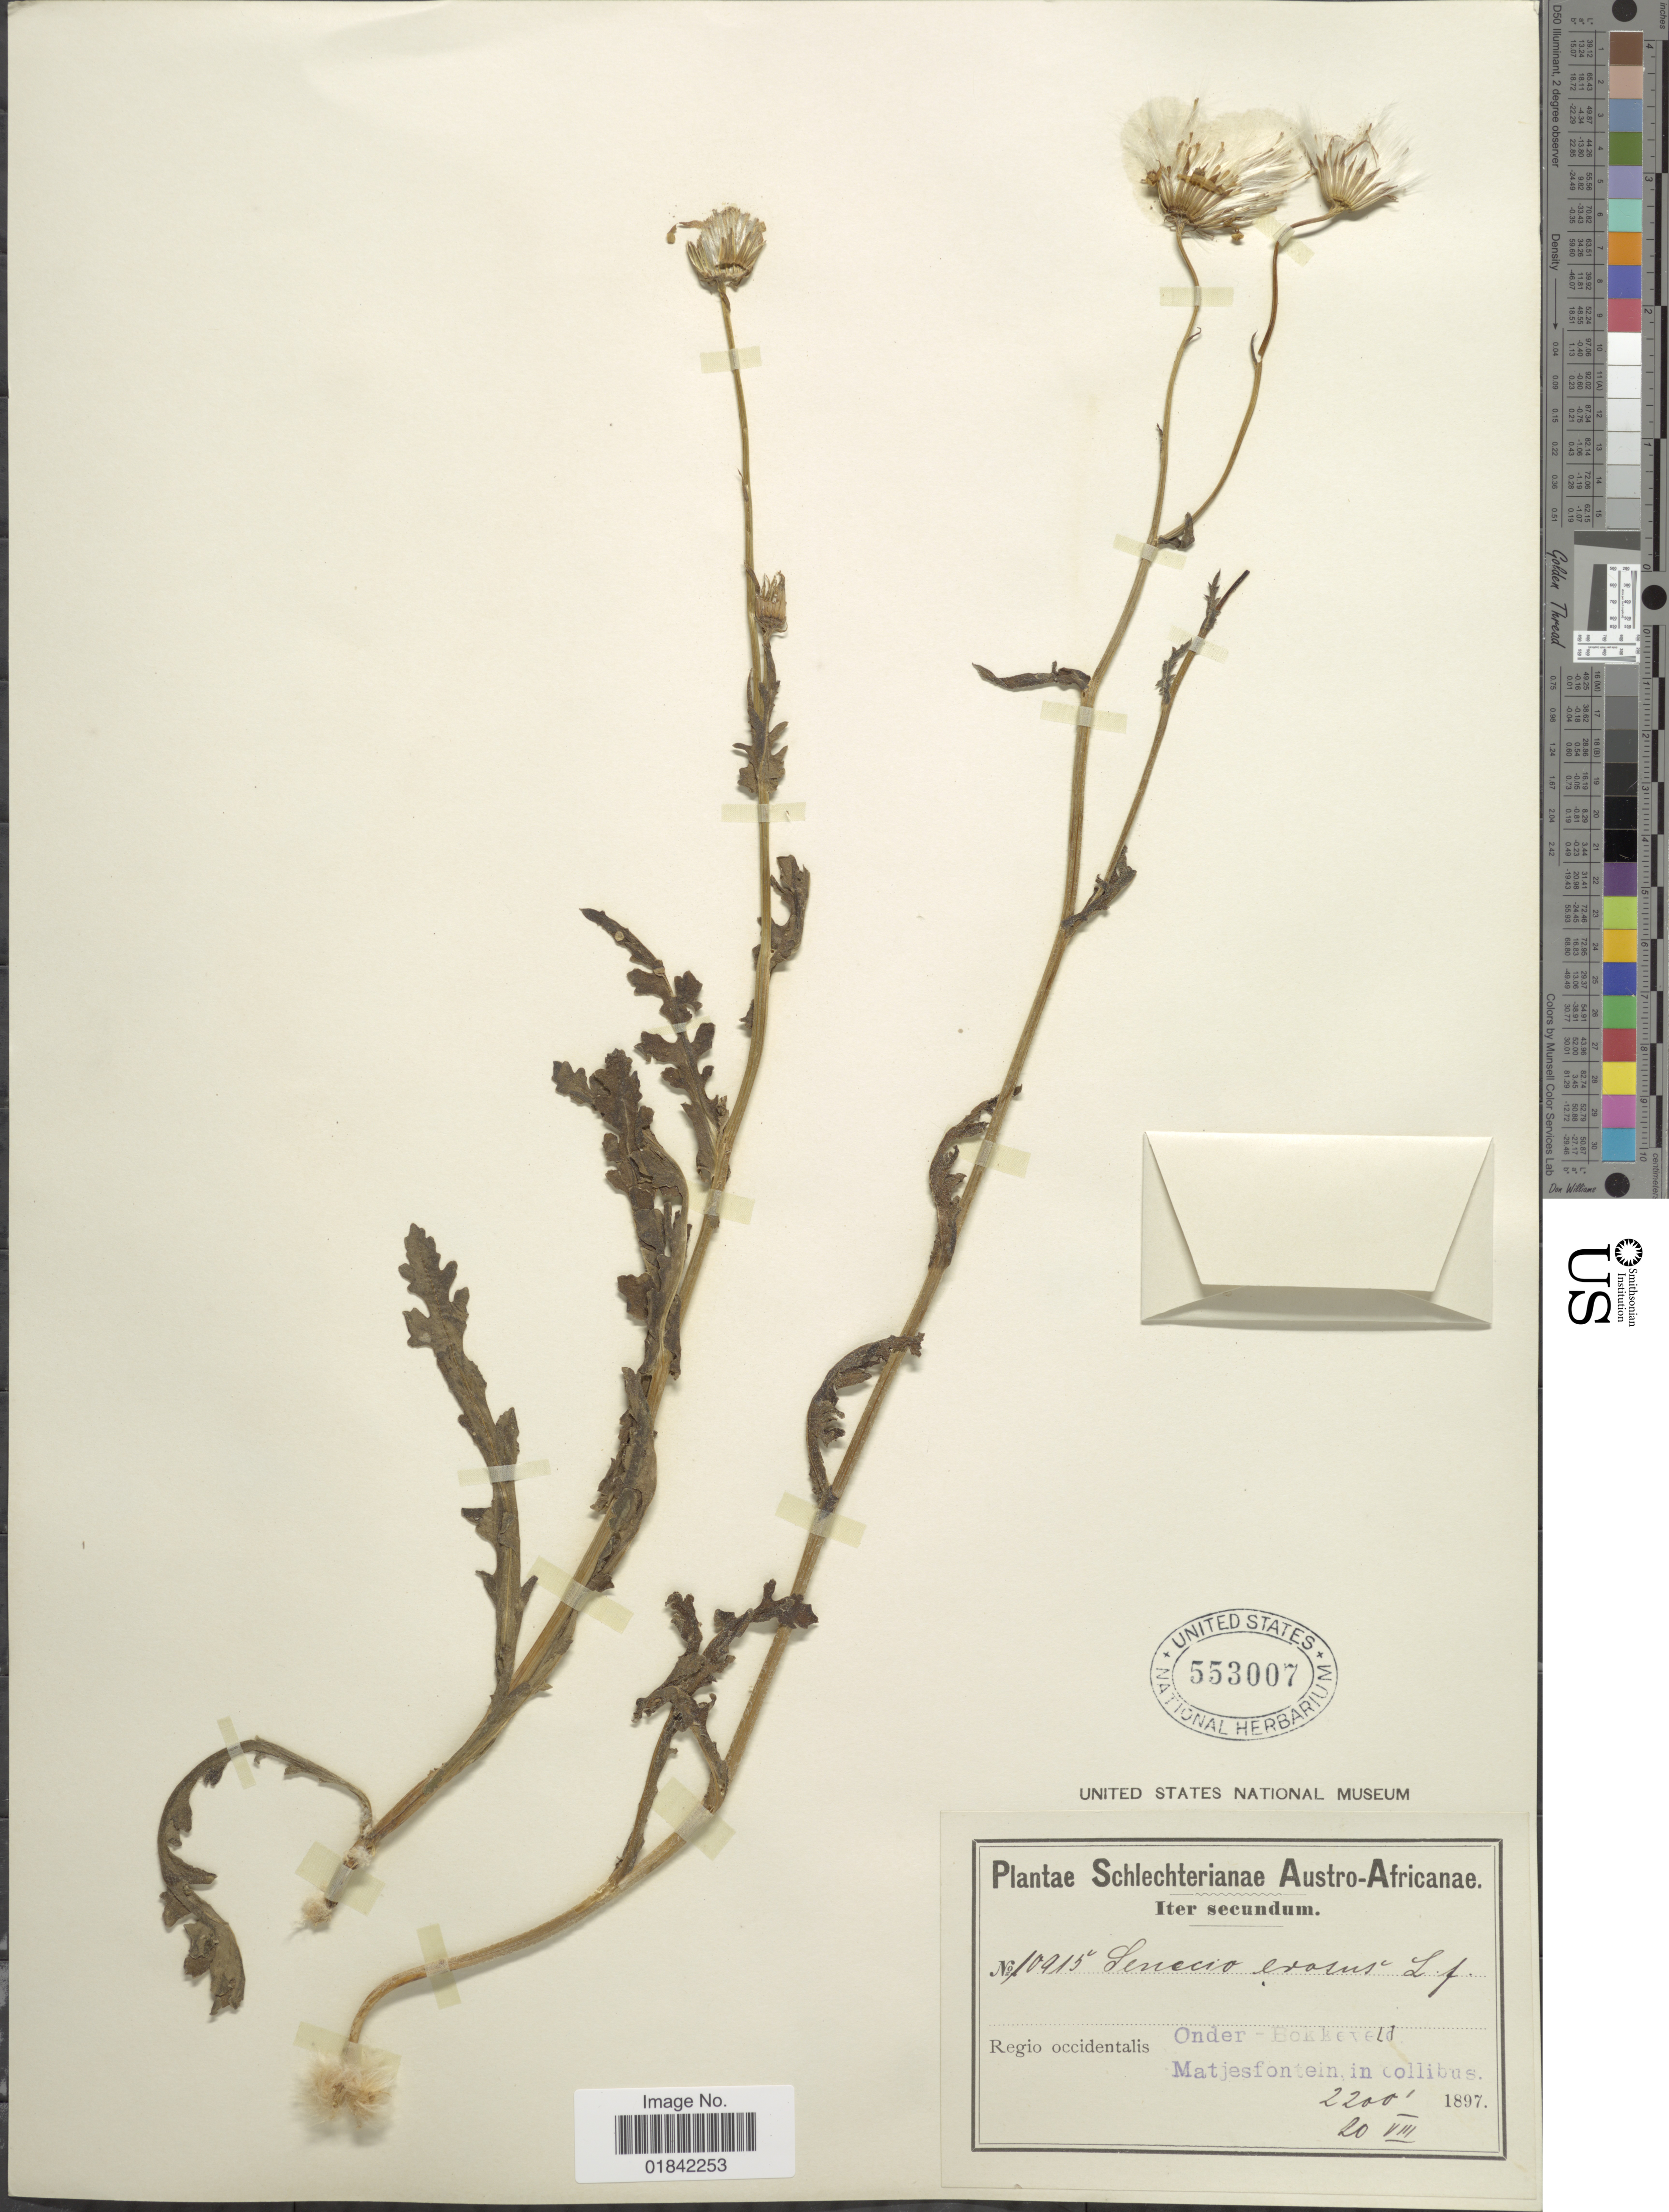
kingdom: Plantae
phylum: Tracheophyta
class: Magnoliopsida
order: Asterales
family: Asteraceae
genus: Senecio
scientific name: Senecio erosus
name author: L. f.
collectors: F. R. R. Schlechter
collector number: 10915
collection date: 1897-08-20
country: South Africa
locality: Austro- Africanae, Regio occidentalis, Onder- Bokkeveld, Matjesfontein, in collibus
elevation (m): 671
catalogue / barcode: US 553007